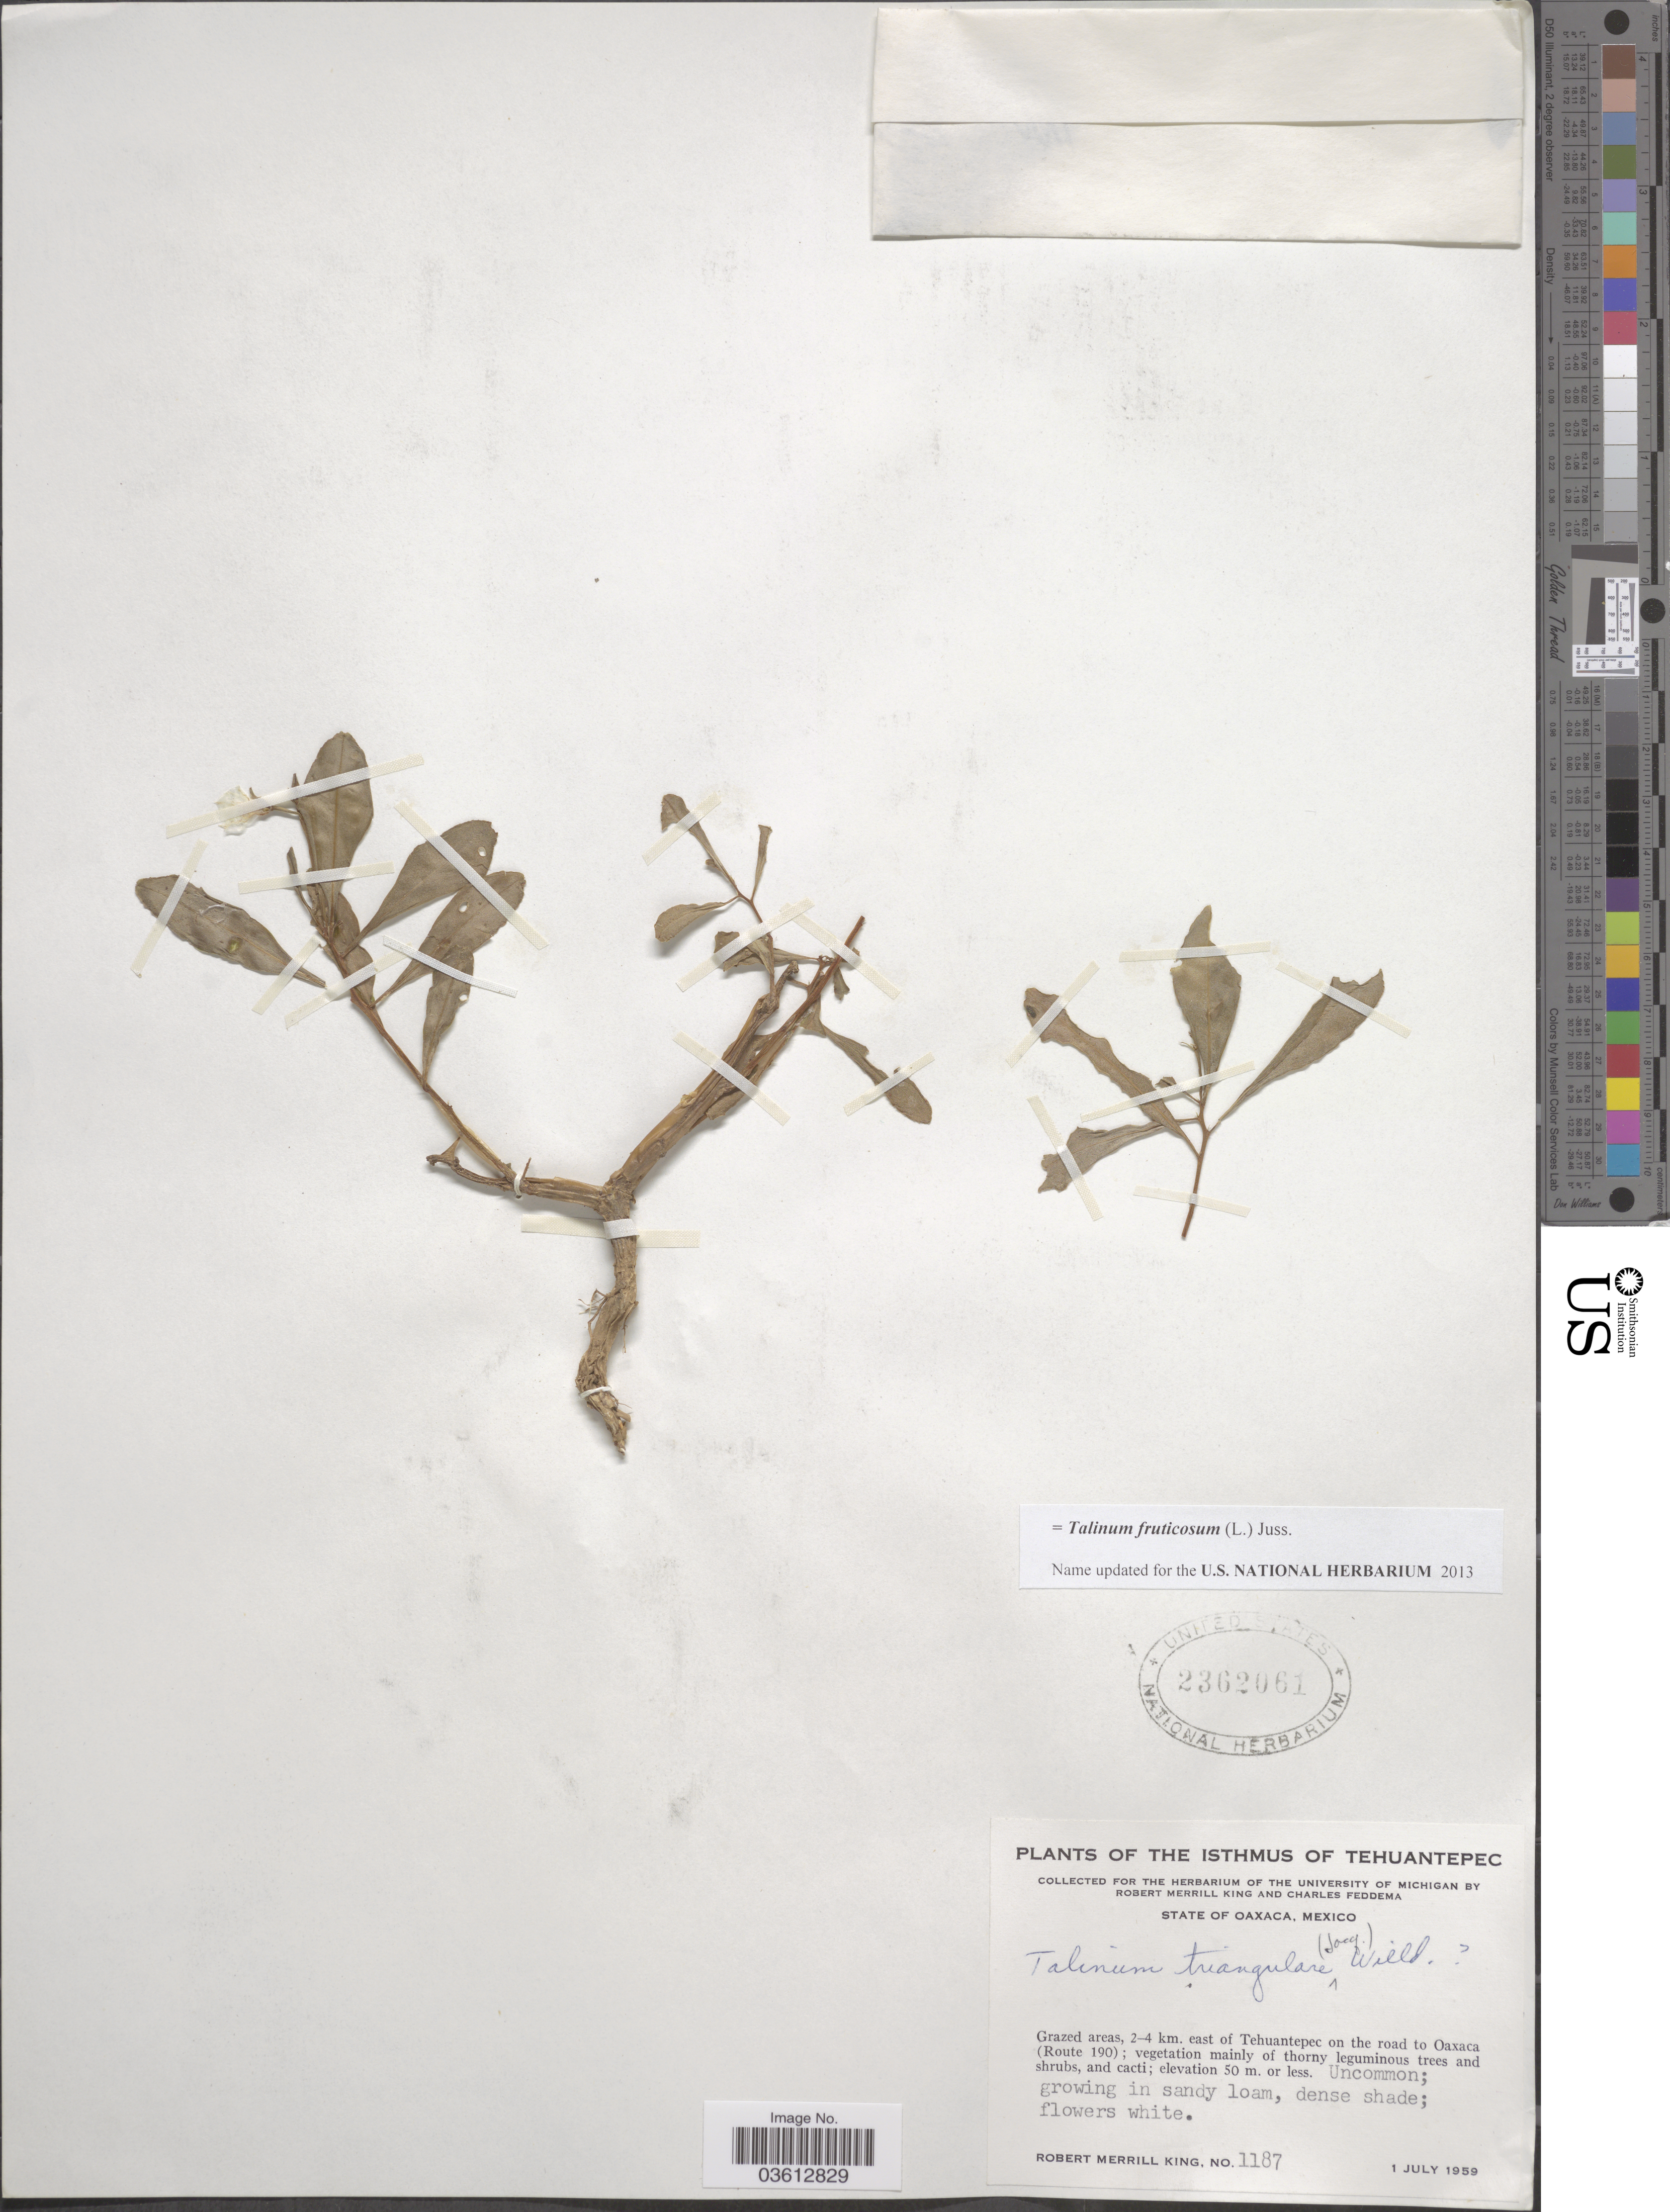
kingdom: Plantae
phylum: Tracheophyta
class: Magnoliopsida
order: Caryophyllales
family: Talinaceae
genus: Talinum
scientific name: Talinum fruticosum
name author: (L.) Juss.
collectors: R. M. King & C. Feddema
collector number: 1187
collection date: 1959-07-01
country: Mexico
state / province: Oaxaca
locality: The Isthmus of Tehuantepec. Grazed areas, 2-4 km. east of Tehuantepec on the road to Oaxaca (Route 190).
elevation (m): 50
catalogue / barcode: US 2362061